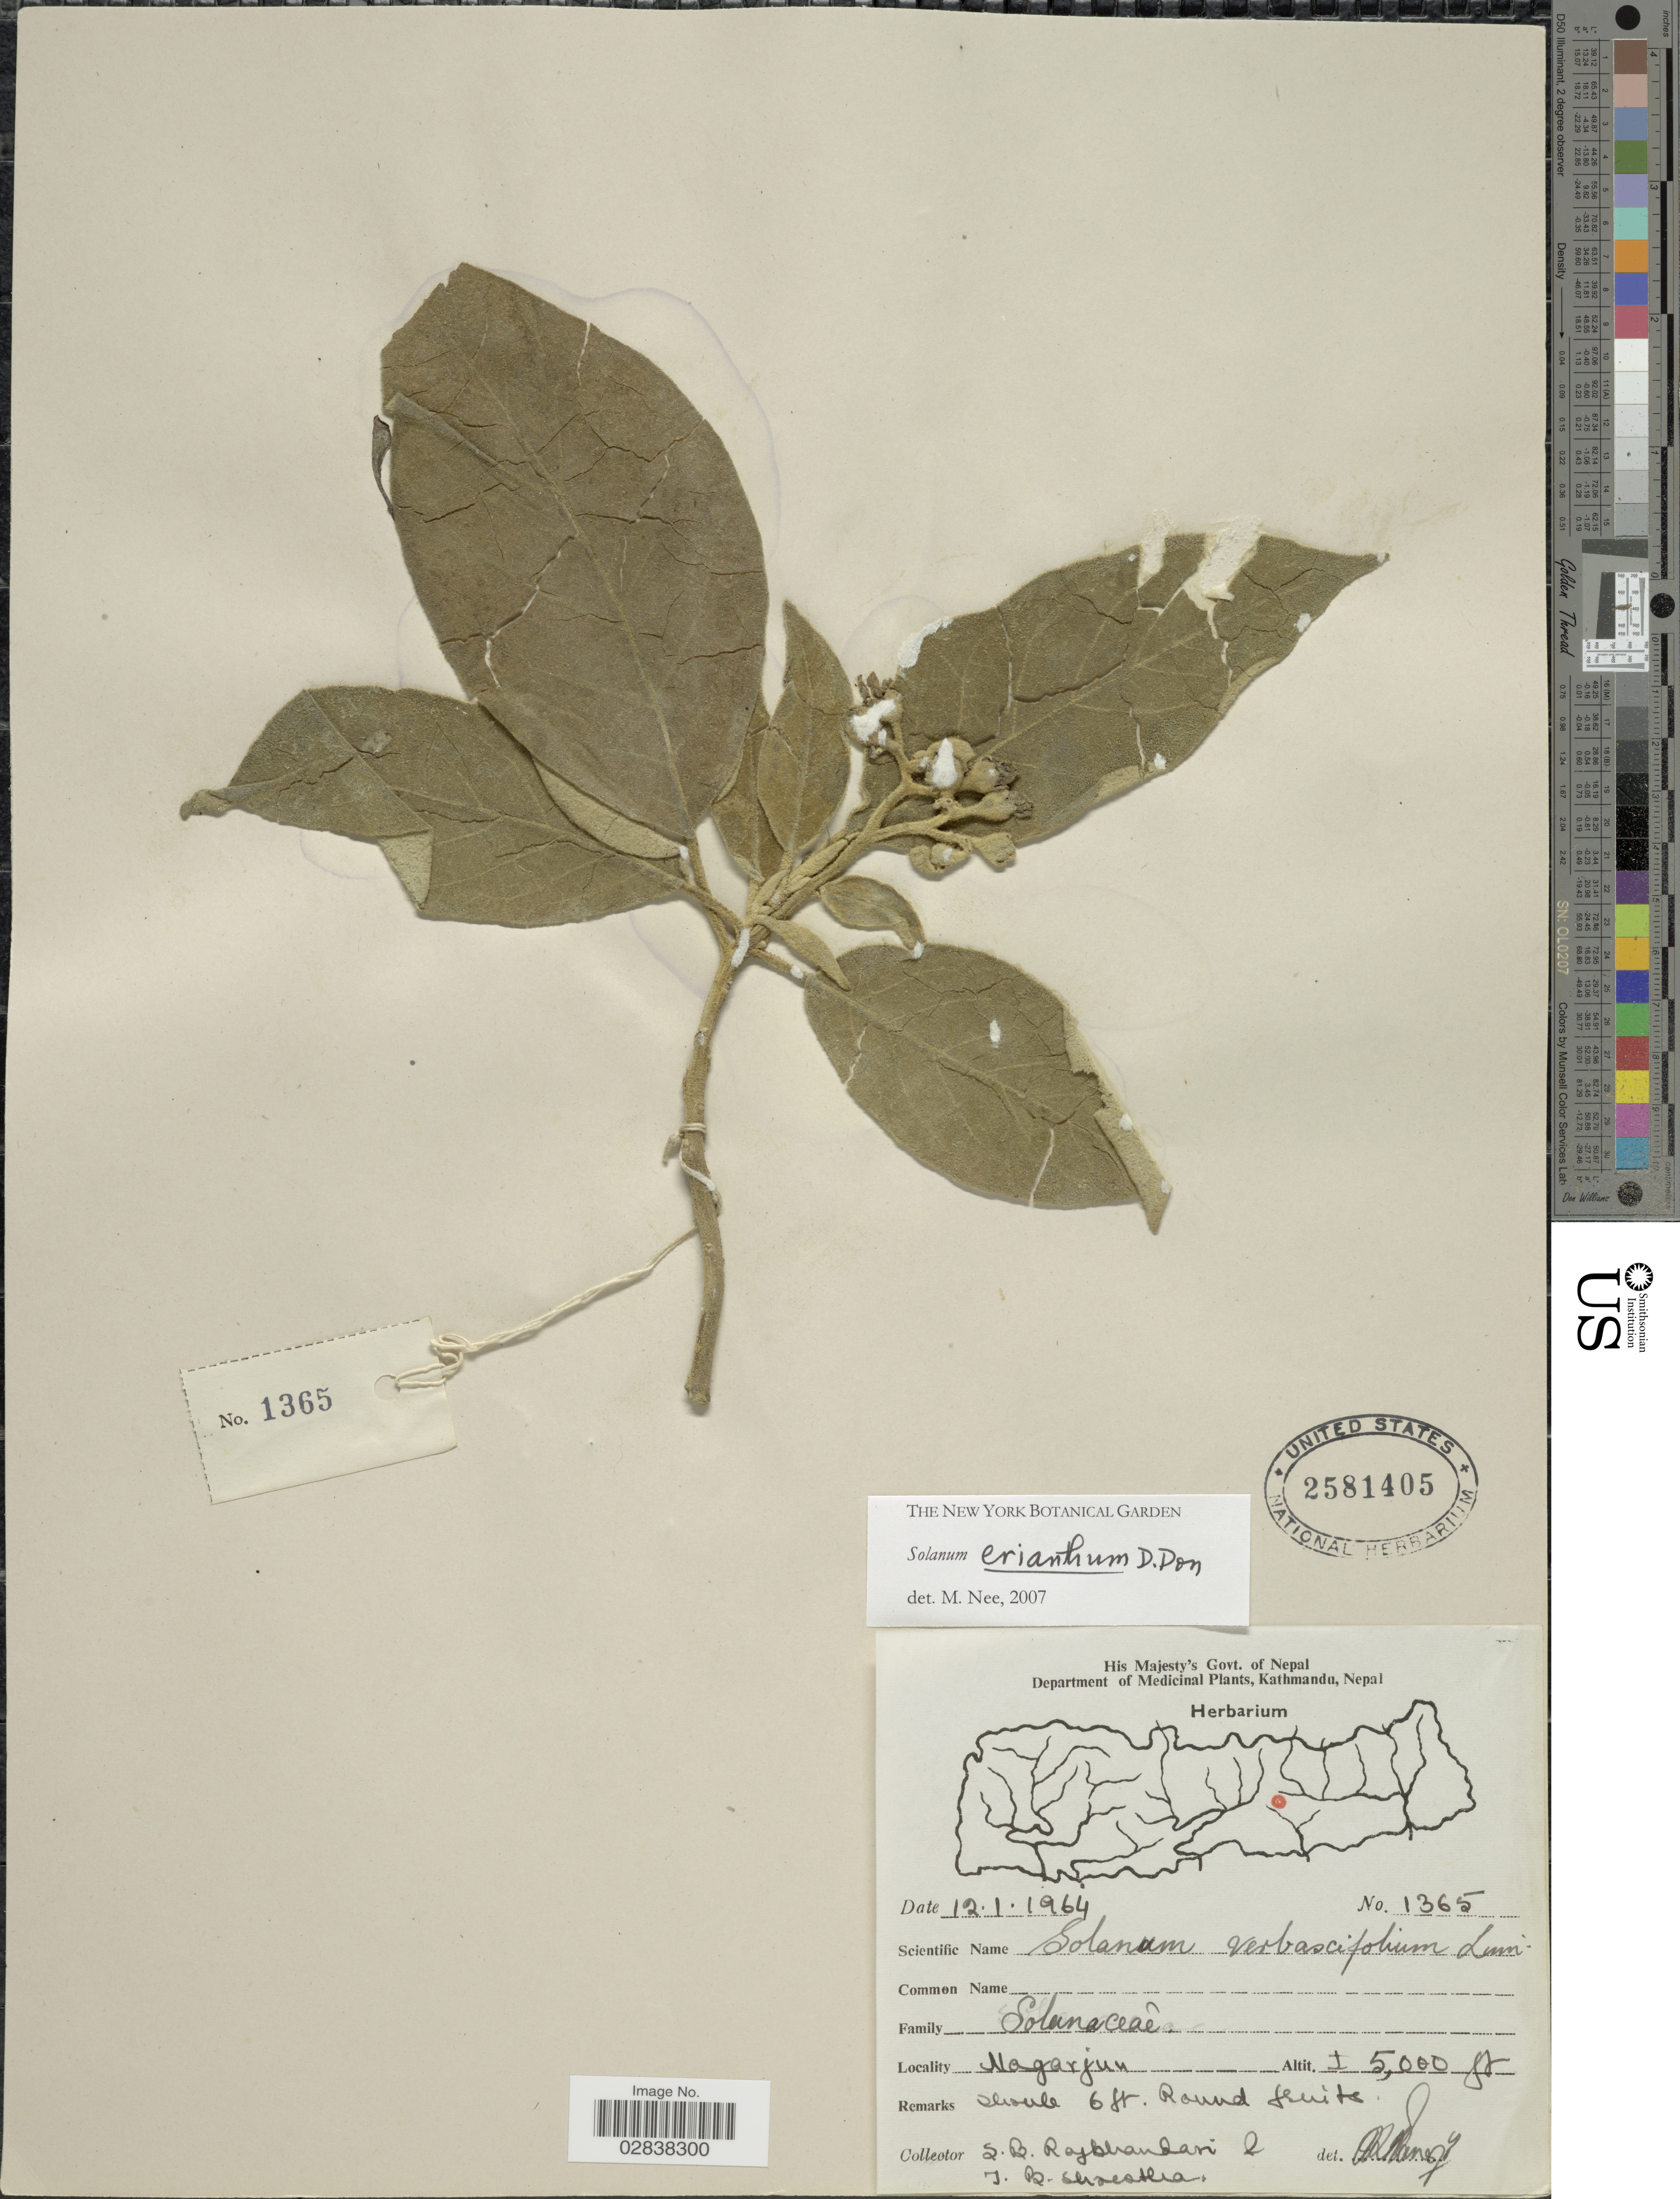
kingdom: Plantae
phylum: Tracheophyta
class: Magnoliopsida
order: Solanales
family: Solanaceae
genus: Solanum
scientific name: Solanum erianthum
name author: D. Don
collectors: S. Rajbhandar & T. B. Shrestha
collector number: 1365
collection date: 1964-01-12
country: Nepal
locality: Nagarjun.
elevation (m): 1524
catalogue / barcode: US 2581405